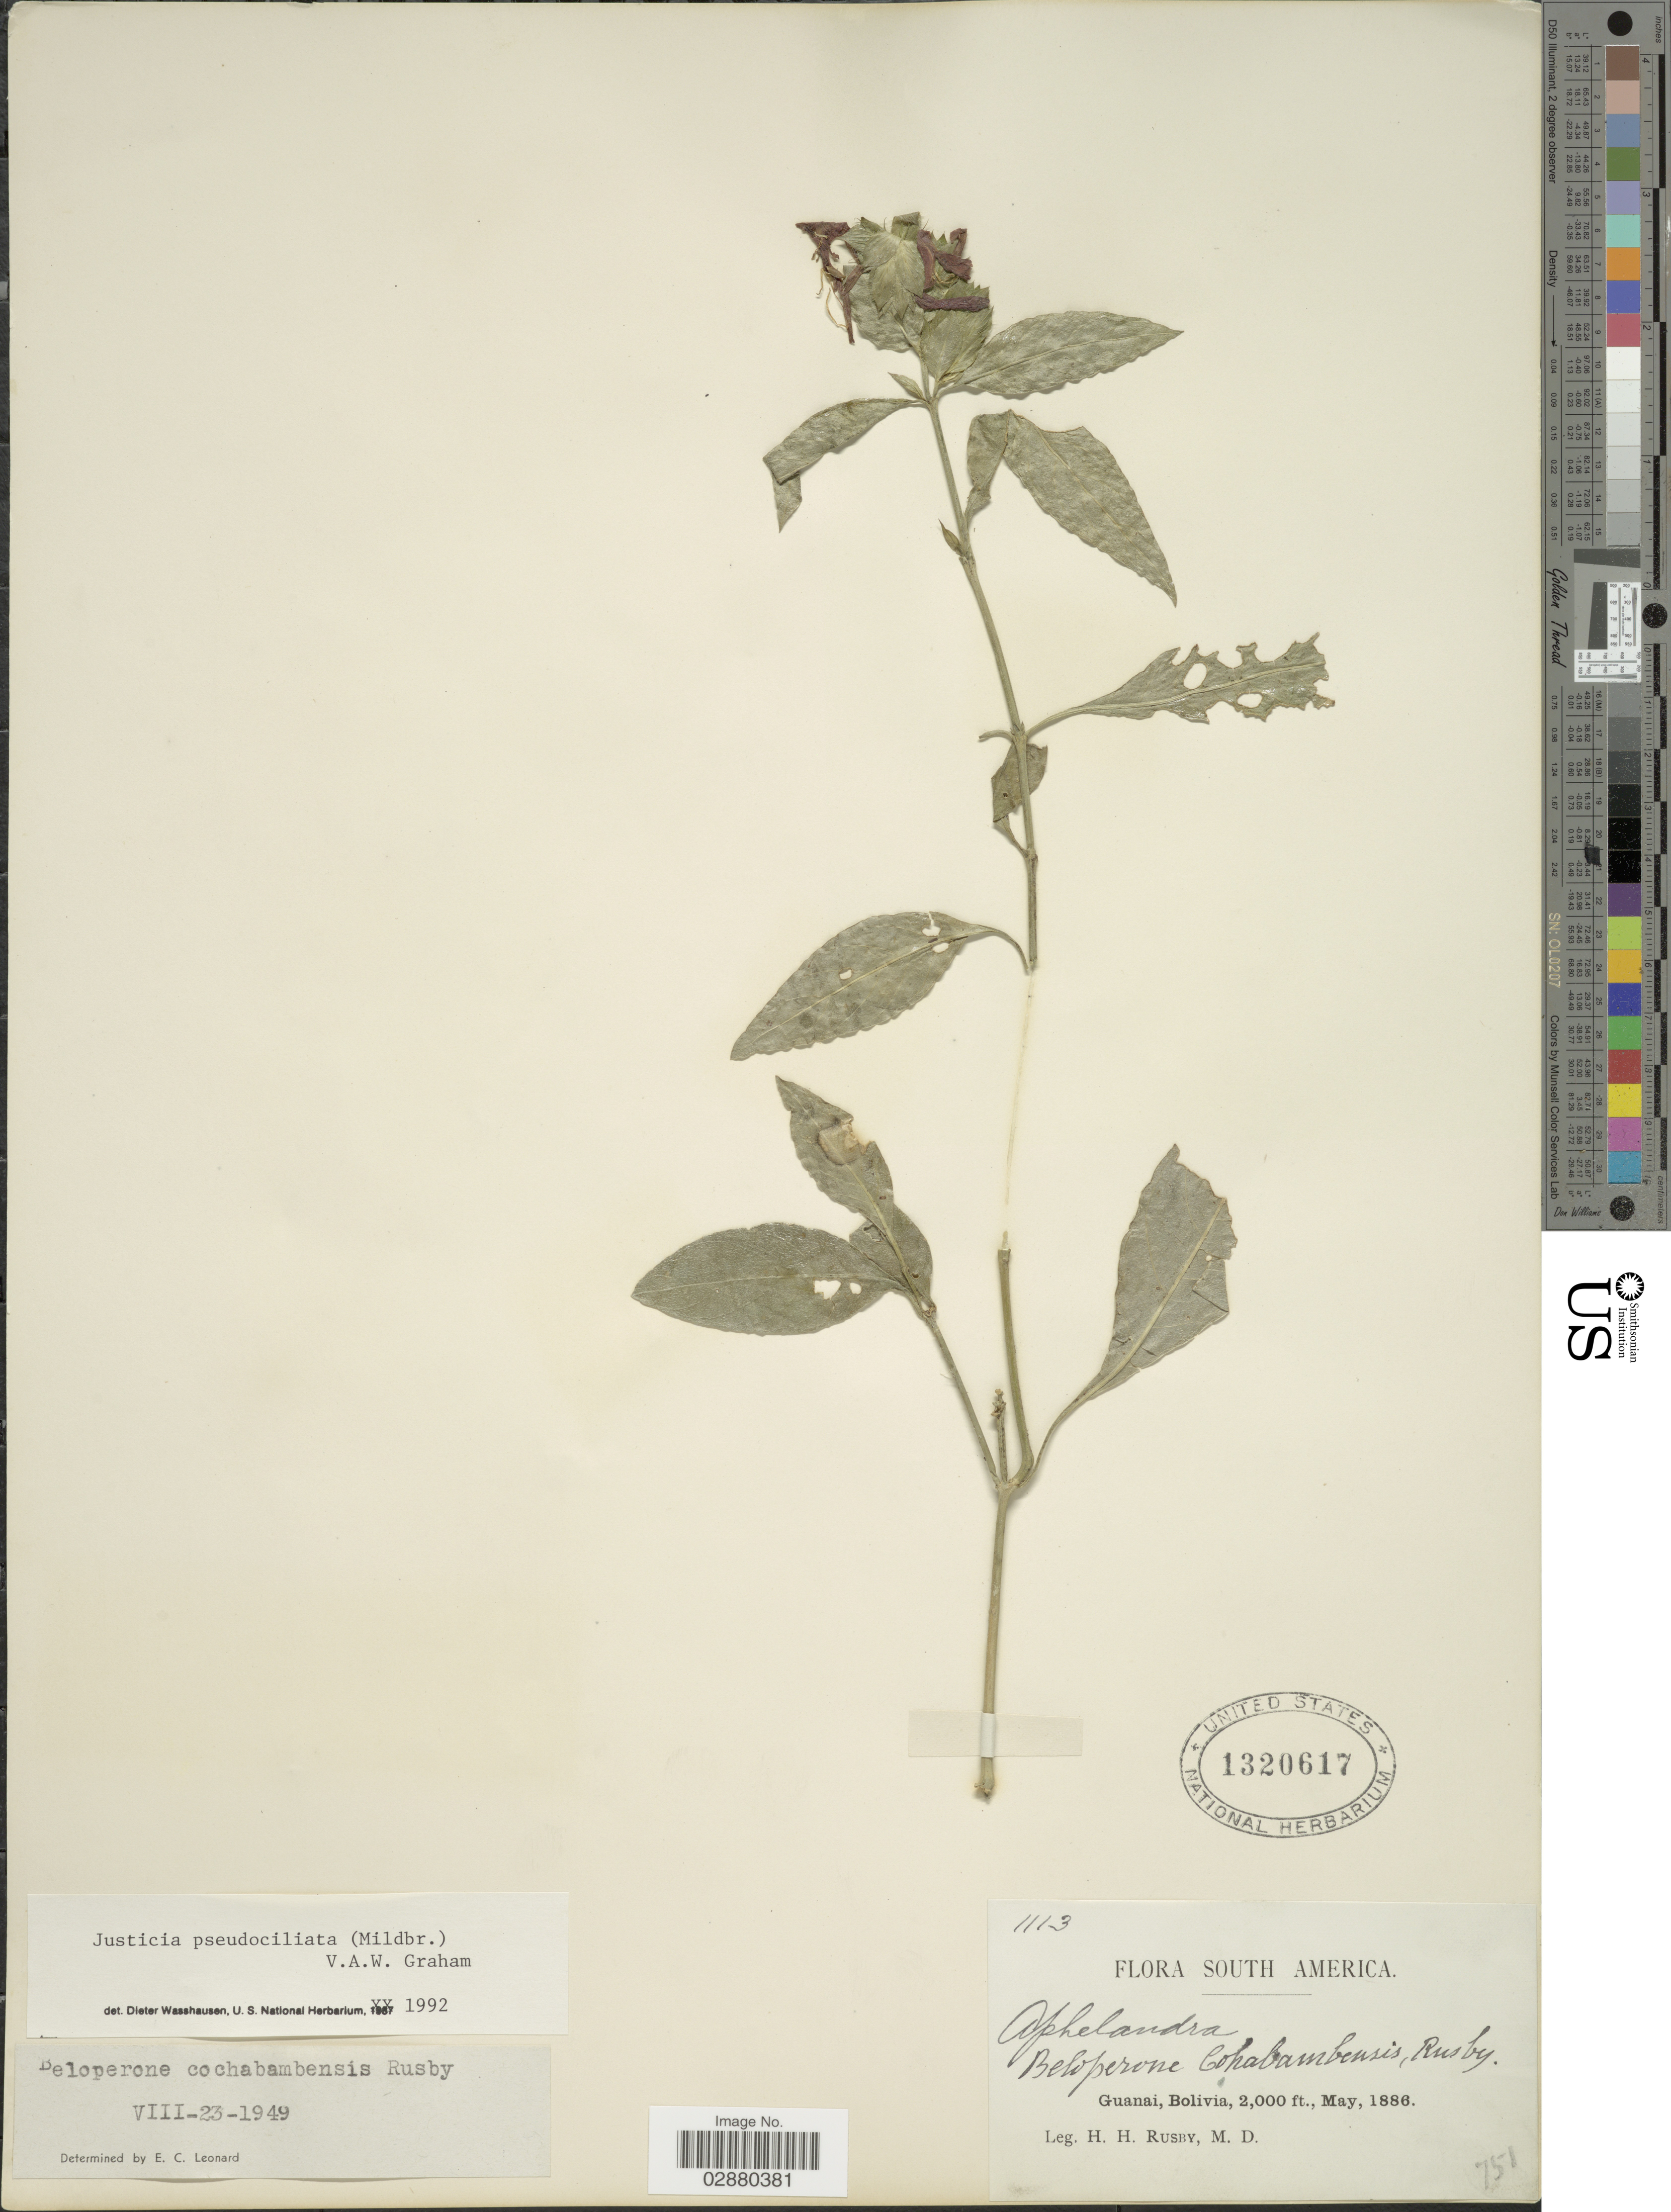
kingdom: Plantae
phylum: Tracheophyta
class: Magnoliopsida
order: Lamiales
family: Acanthaceae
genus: Justicia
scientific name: Justicia ramulosa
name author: (Morong) V.A.W. Graham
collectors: H. H. Rusby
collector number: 1113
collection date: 1886-05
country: Bolivia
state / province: La Páz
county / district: Larecaja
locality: Guanay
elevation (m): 610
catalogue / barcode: US 1320617